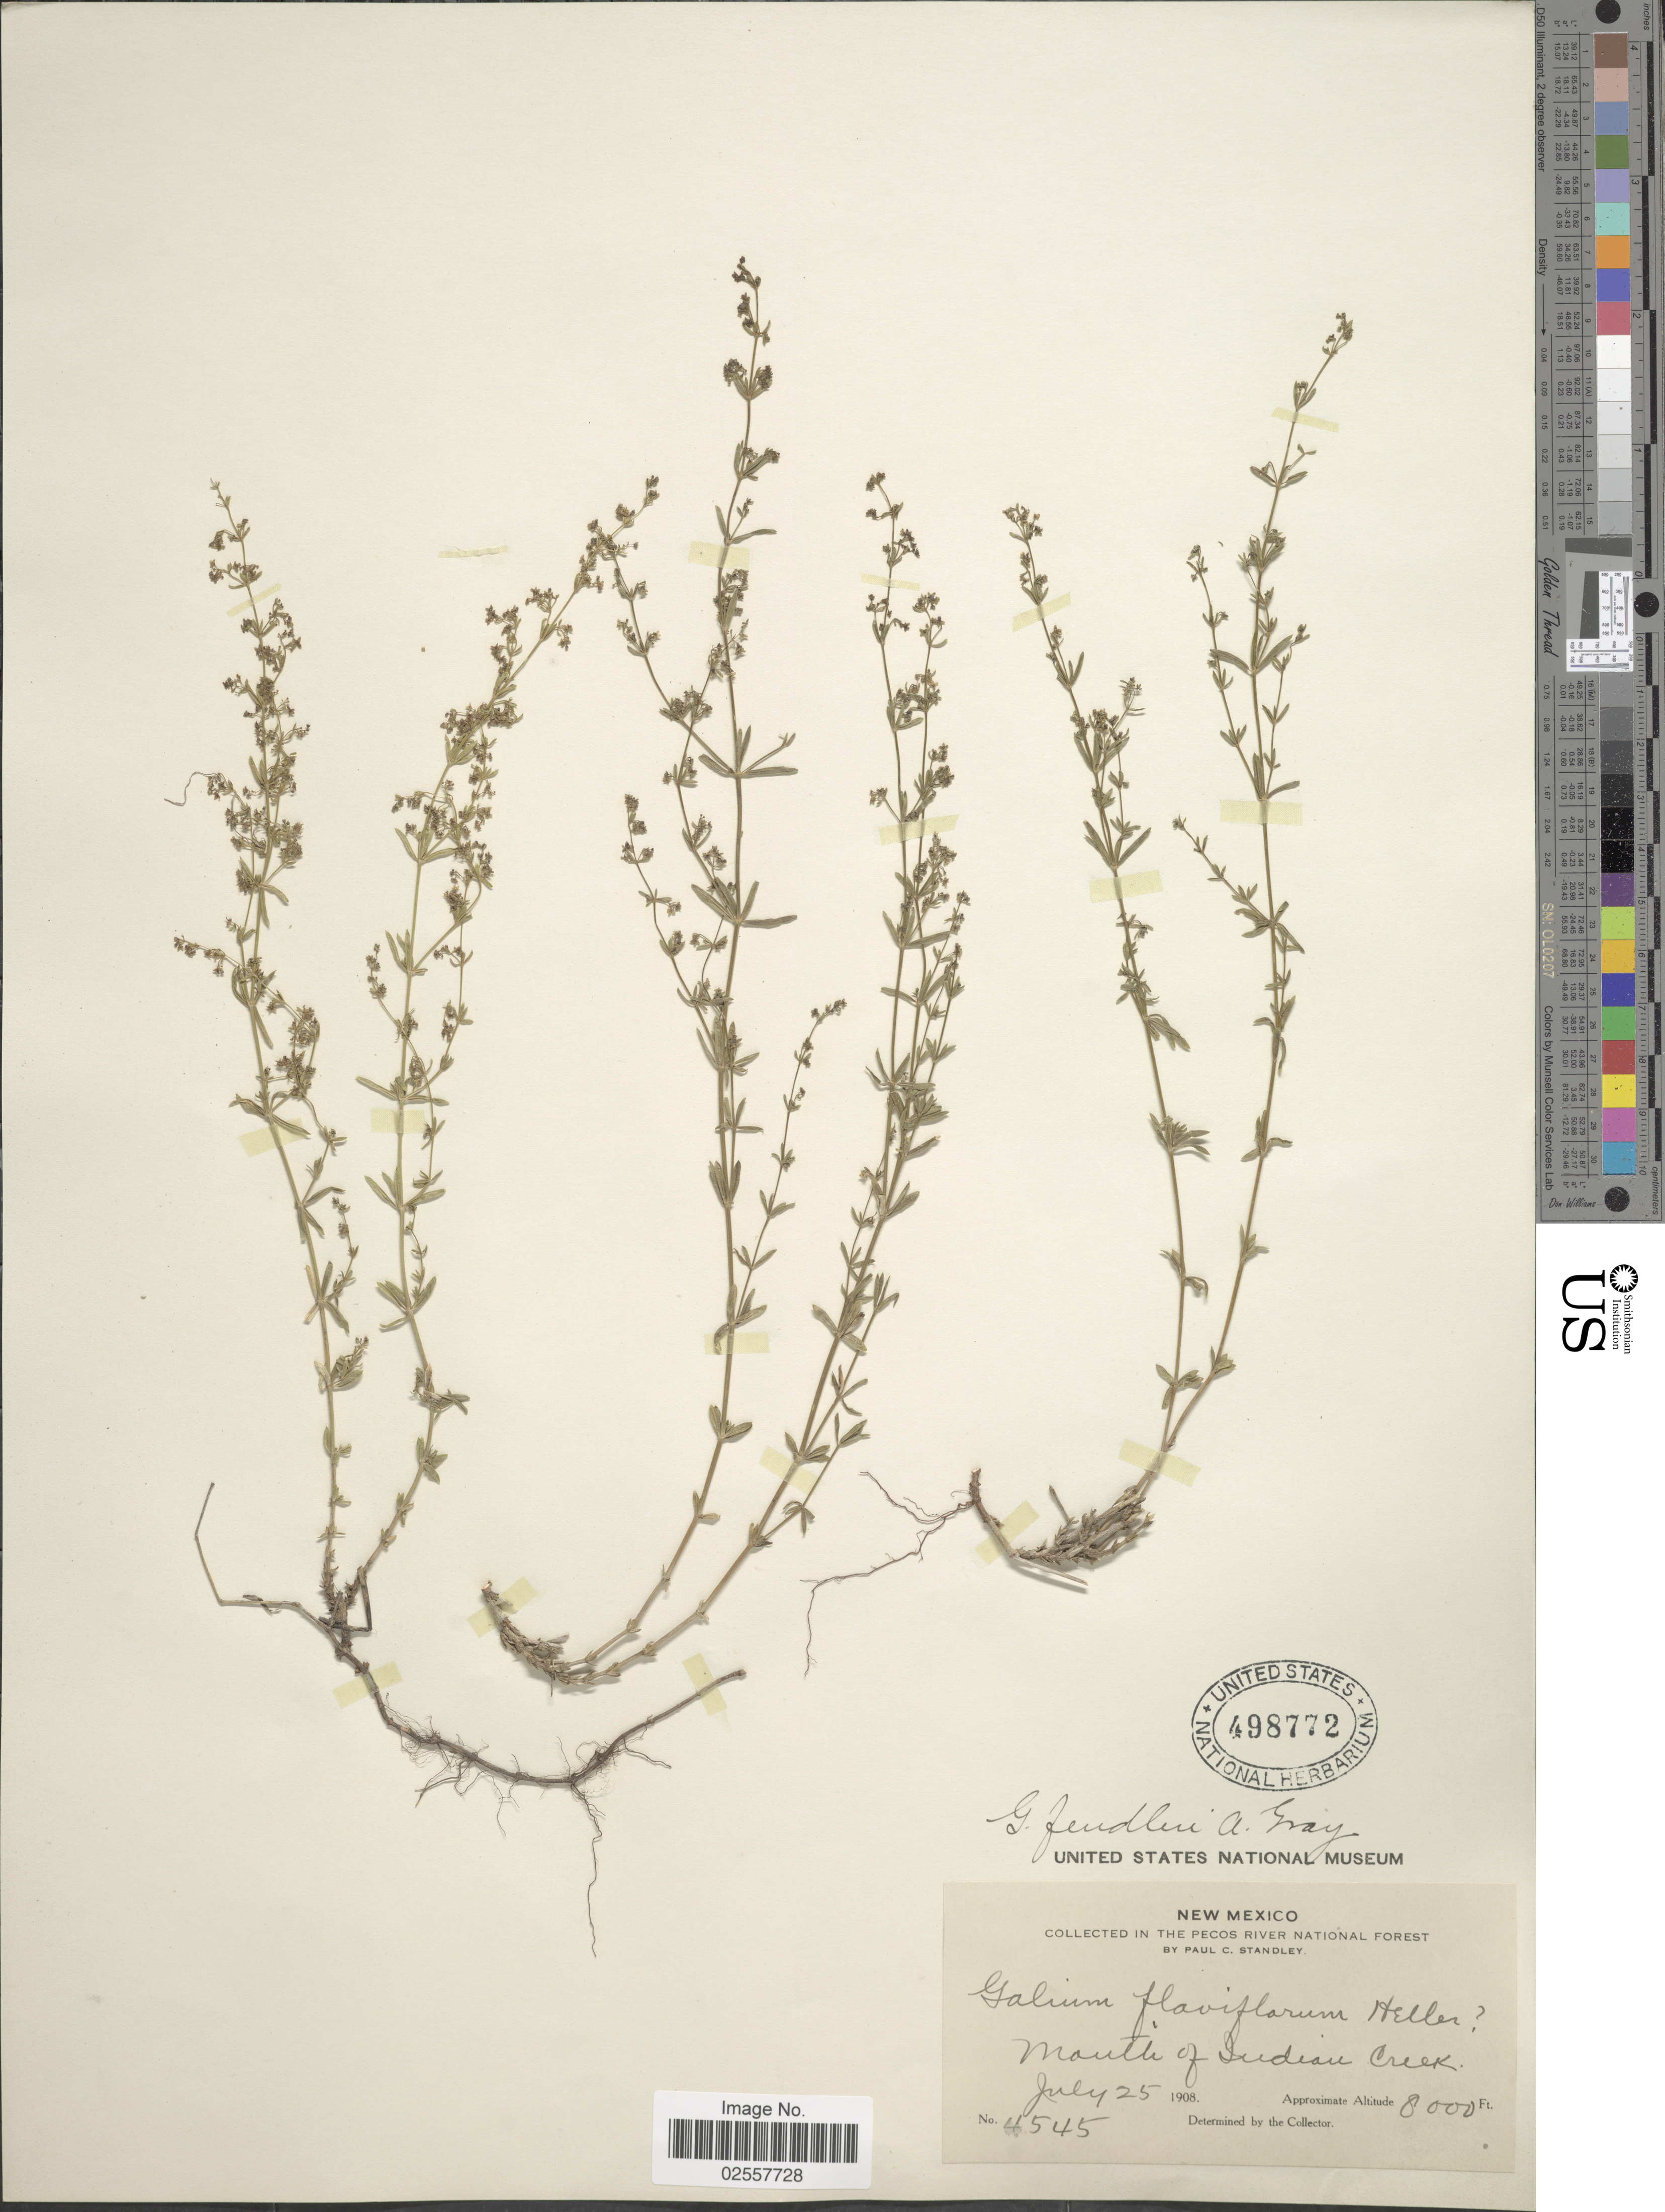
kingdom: Plantae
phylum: Tracheophyta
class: Magnoliopsida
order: Gentianales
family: Rubiaceae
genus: Galium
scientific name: Galium fendleri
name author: A. Gray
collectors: P. C. Standley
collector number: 4545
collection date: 1908-07-25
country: United States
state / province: New Mexico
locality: Pecos River National Forest. Mouth of Indian Creek.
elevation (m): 2438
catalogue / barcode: US 498772